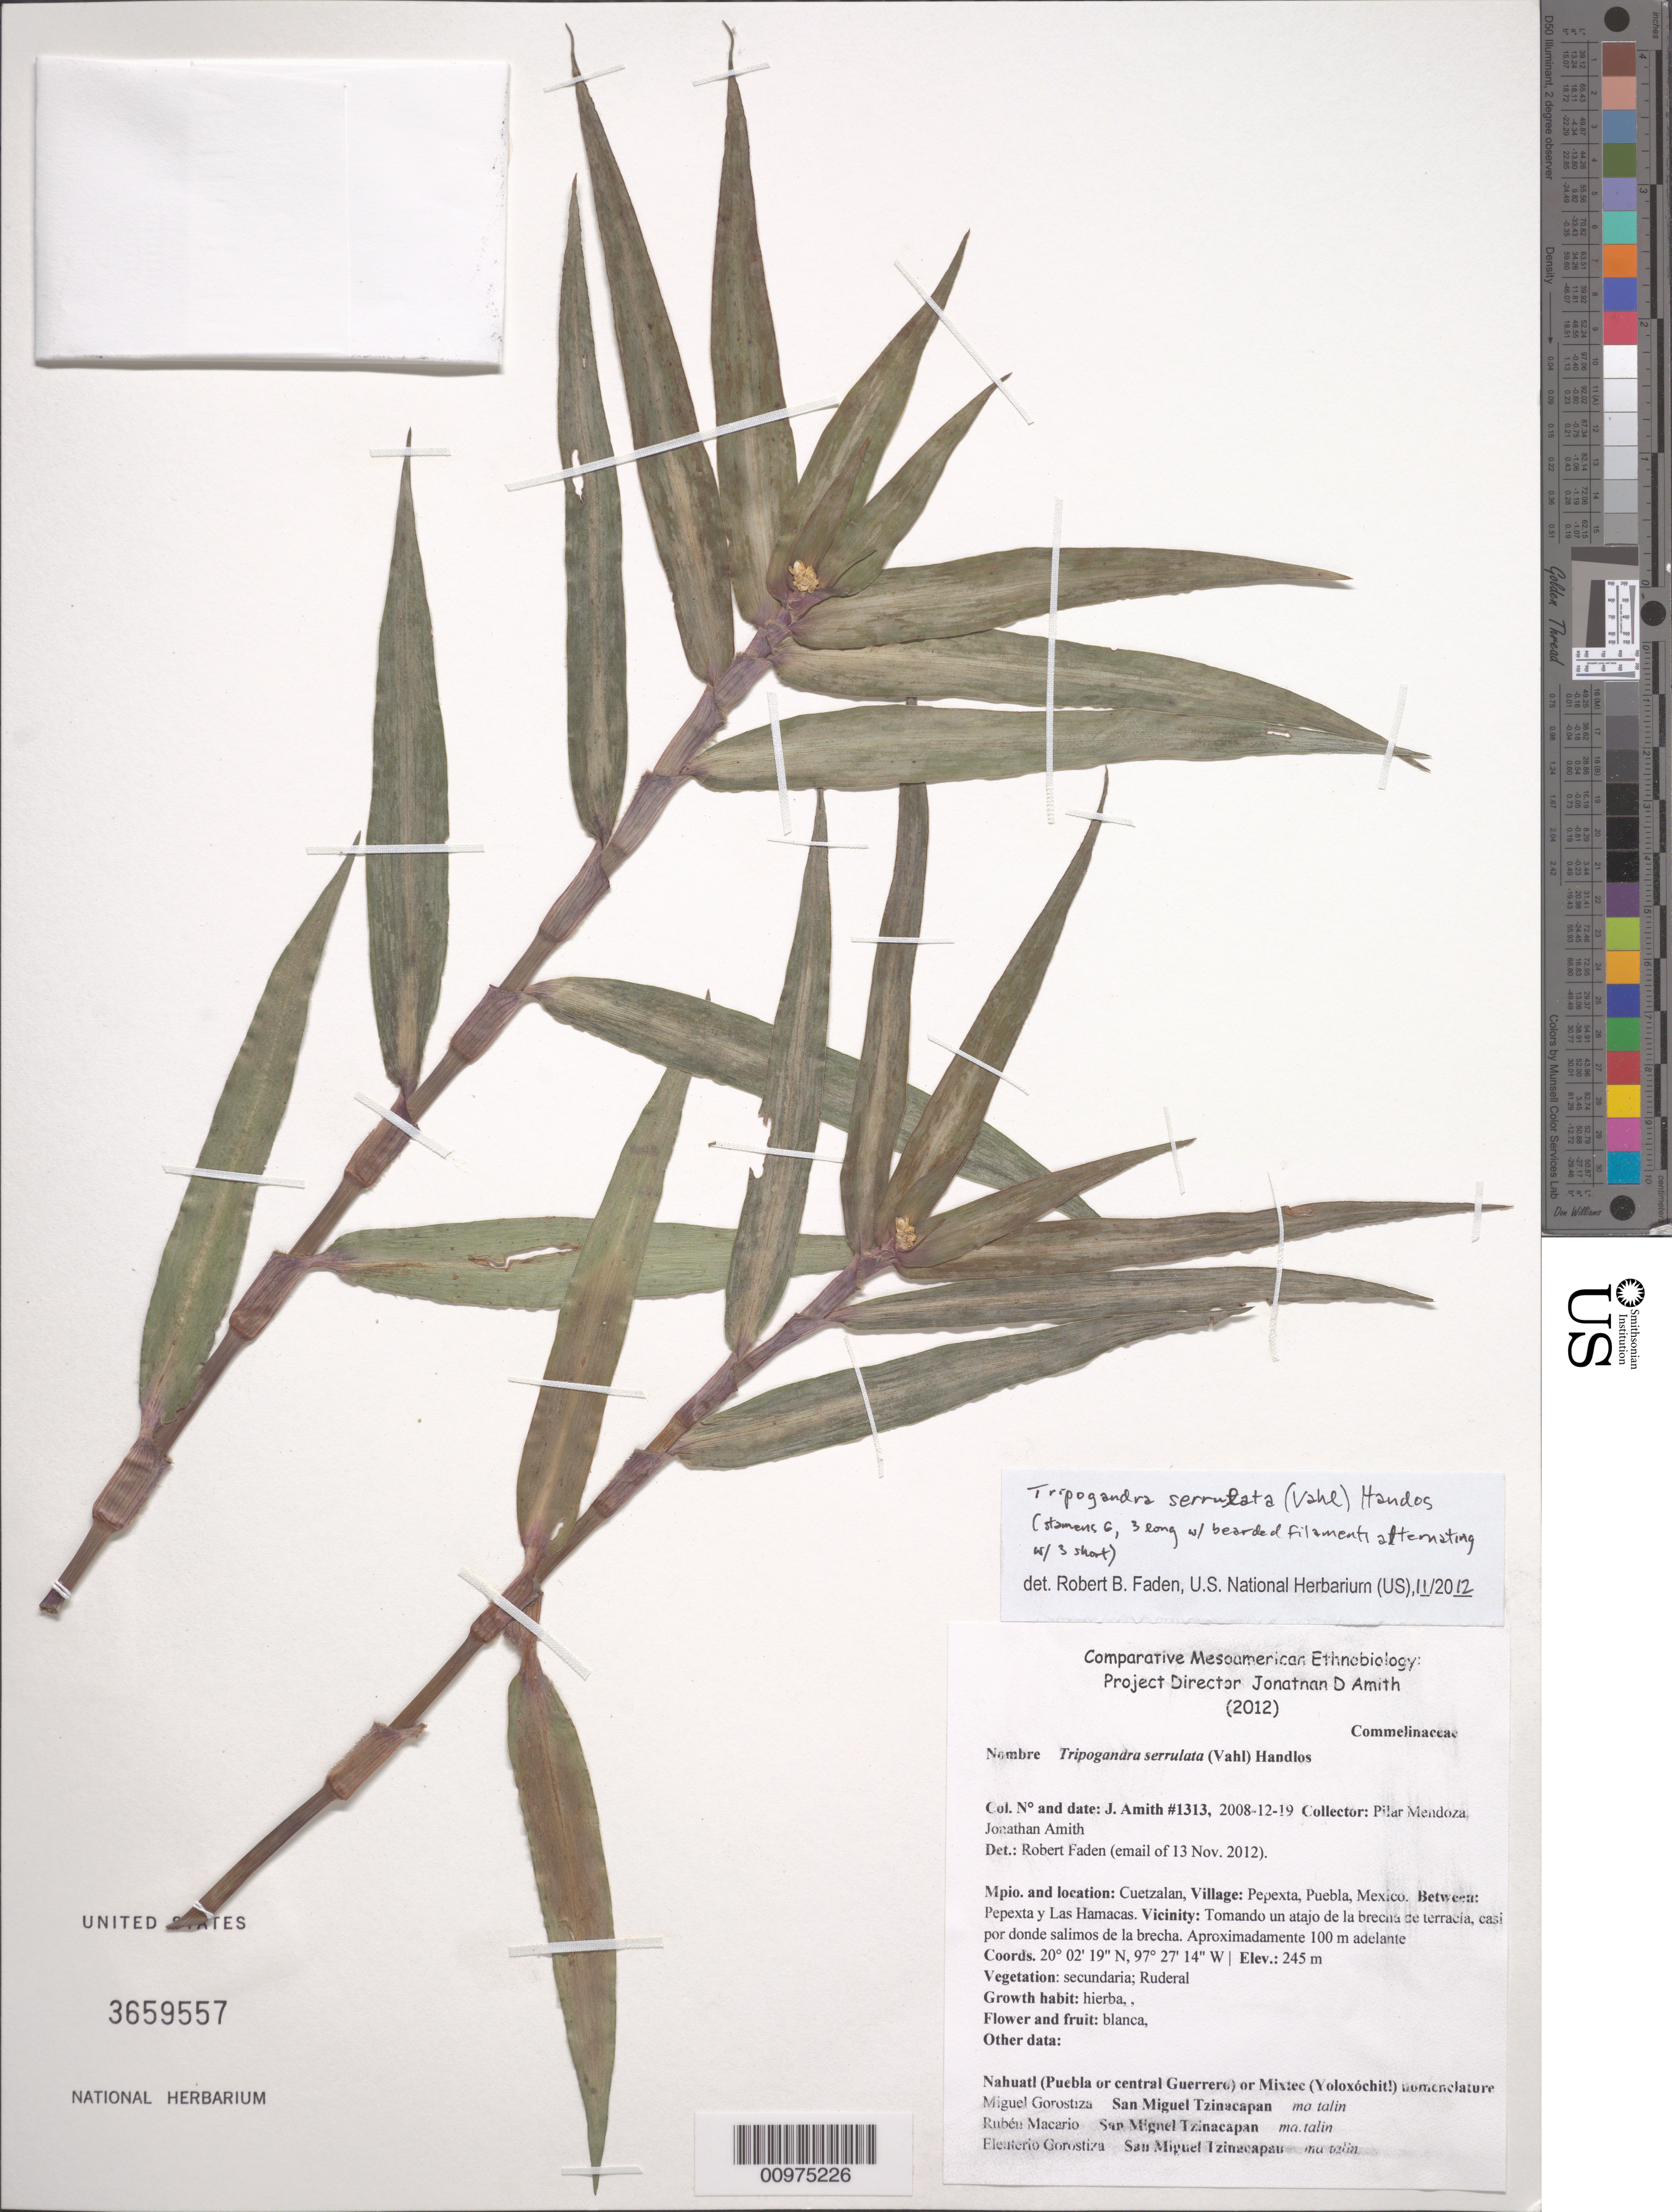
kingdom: Plantae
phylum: Tracheophyta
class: Liliopsida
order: Commelinales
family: Commelinaceae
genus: Tripogandra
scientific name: Tripogandra serrulata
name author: (Vahl) Handlos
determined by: Faden, Robert B., (US), Smithsonian Institution - National Museum of Natural History (UNITED STATES)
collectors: J. D. Amith et al.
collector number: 1313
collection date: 2008-12-19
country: Mexico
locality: Cuetzalan, Village: Pepexta, Puebla, Mexico. Between: Pepexta y las Hamacas. Vicinity: Tomando un atajo de la brecha de terracia, casipor donde salimos de la brecha. Aproximadamente 100 m adelante.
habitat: secundaria; Ruferal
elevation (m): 245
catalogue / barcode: US 3659557